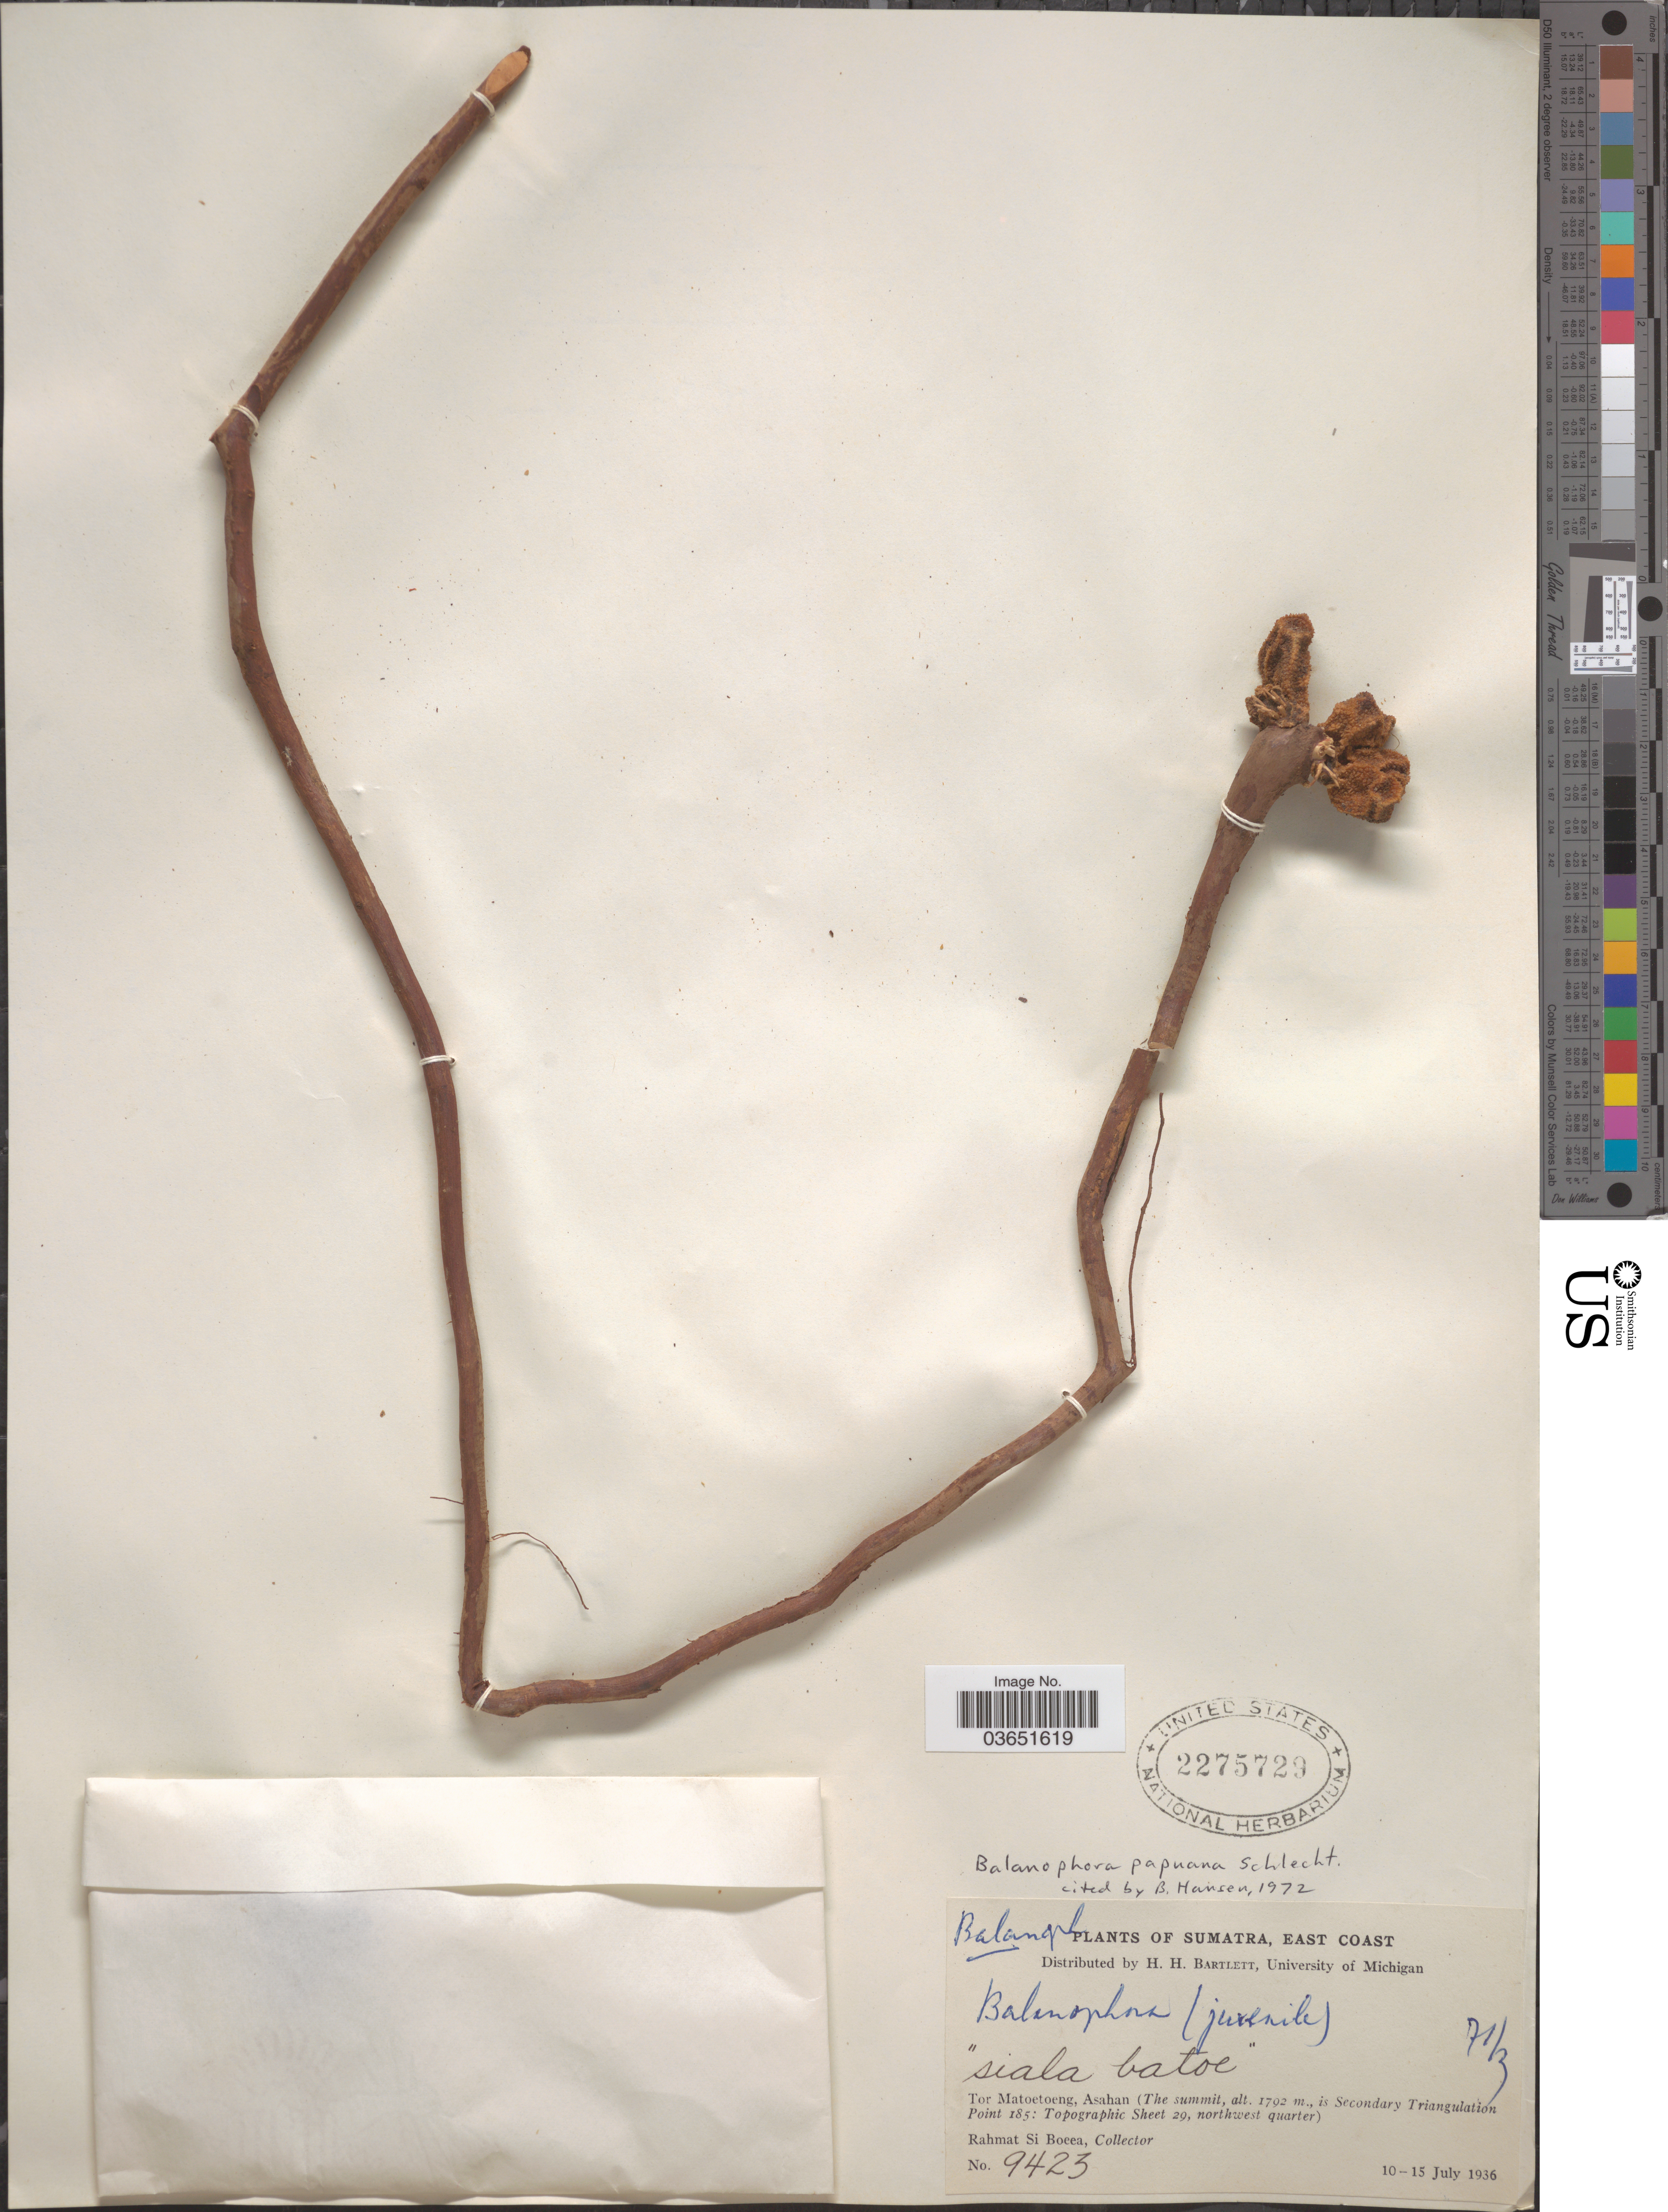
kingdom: Plantae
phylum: Tracheophyta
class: Magnoliopsida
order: Santalales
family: Balanophoraceae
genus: Balanophora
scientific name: Balanophora papuana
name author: Schltr.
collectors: Rahmat Si Boeea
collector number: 9423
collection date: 1936-07-10/1936-07-15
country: Indonesia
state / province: Sumatra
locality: East Coast. Tor Matoetoeng, Asahan (The summit, is Secondary Triangulation Point 185: Topographic Sheet 29, northwest quarter).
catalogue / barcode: US 2275729